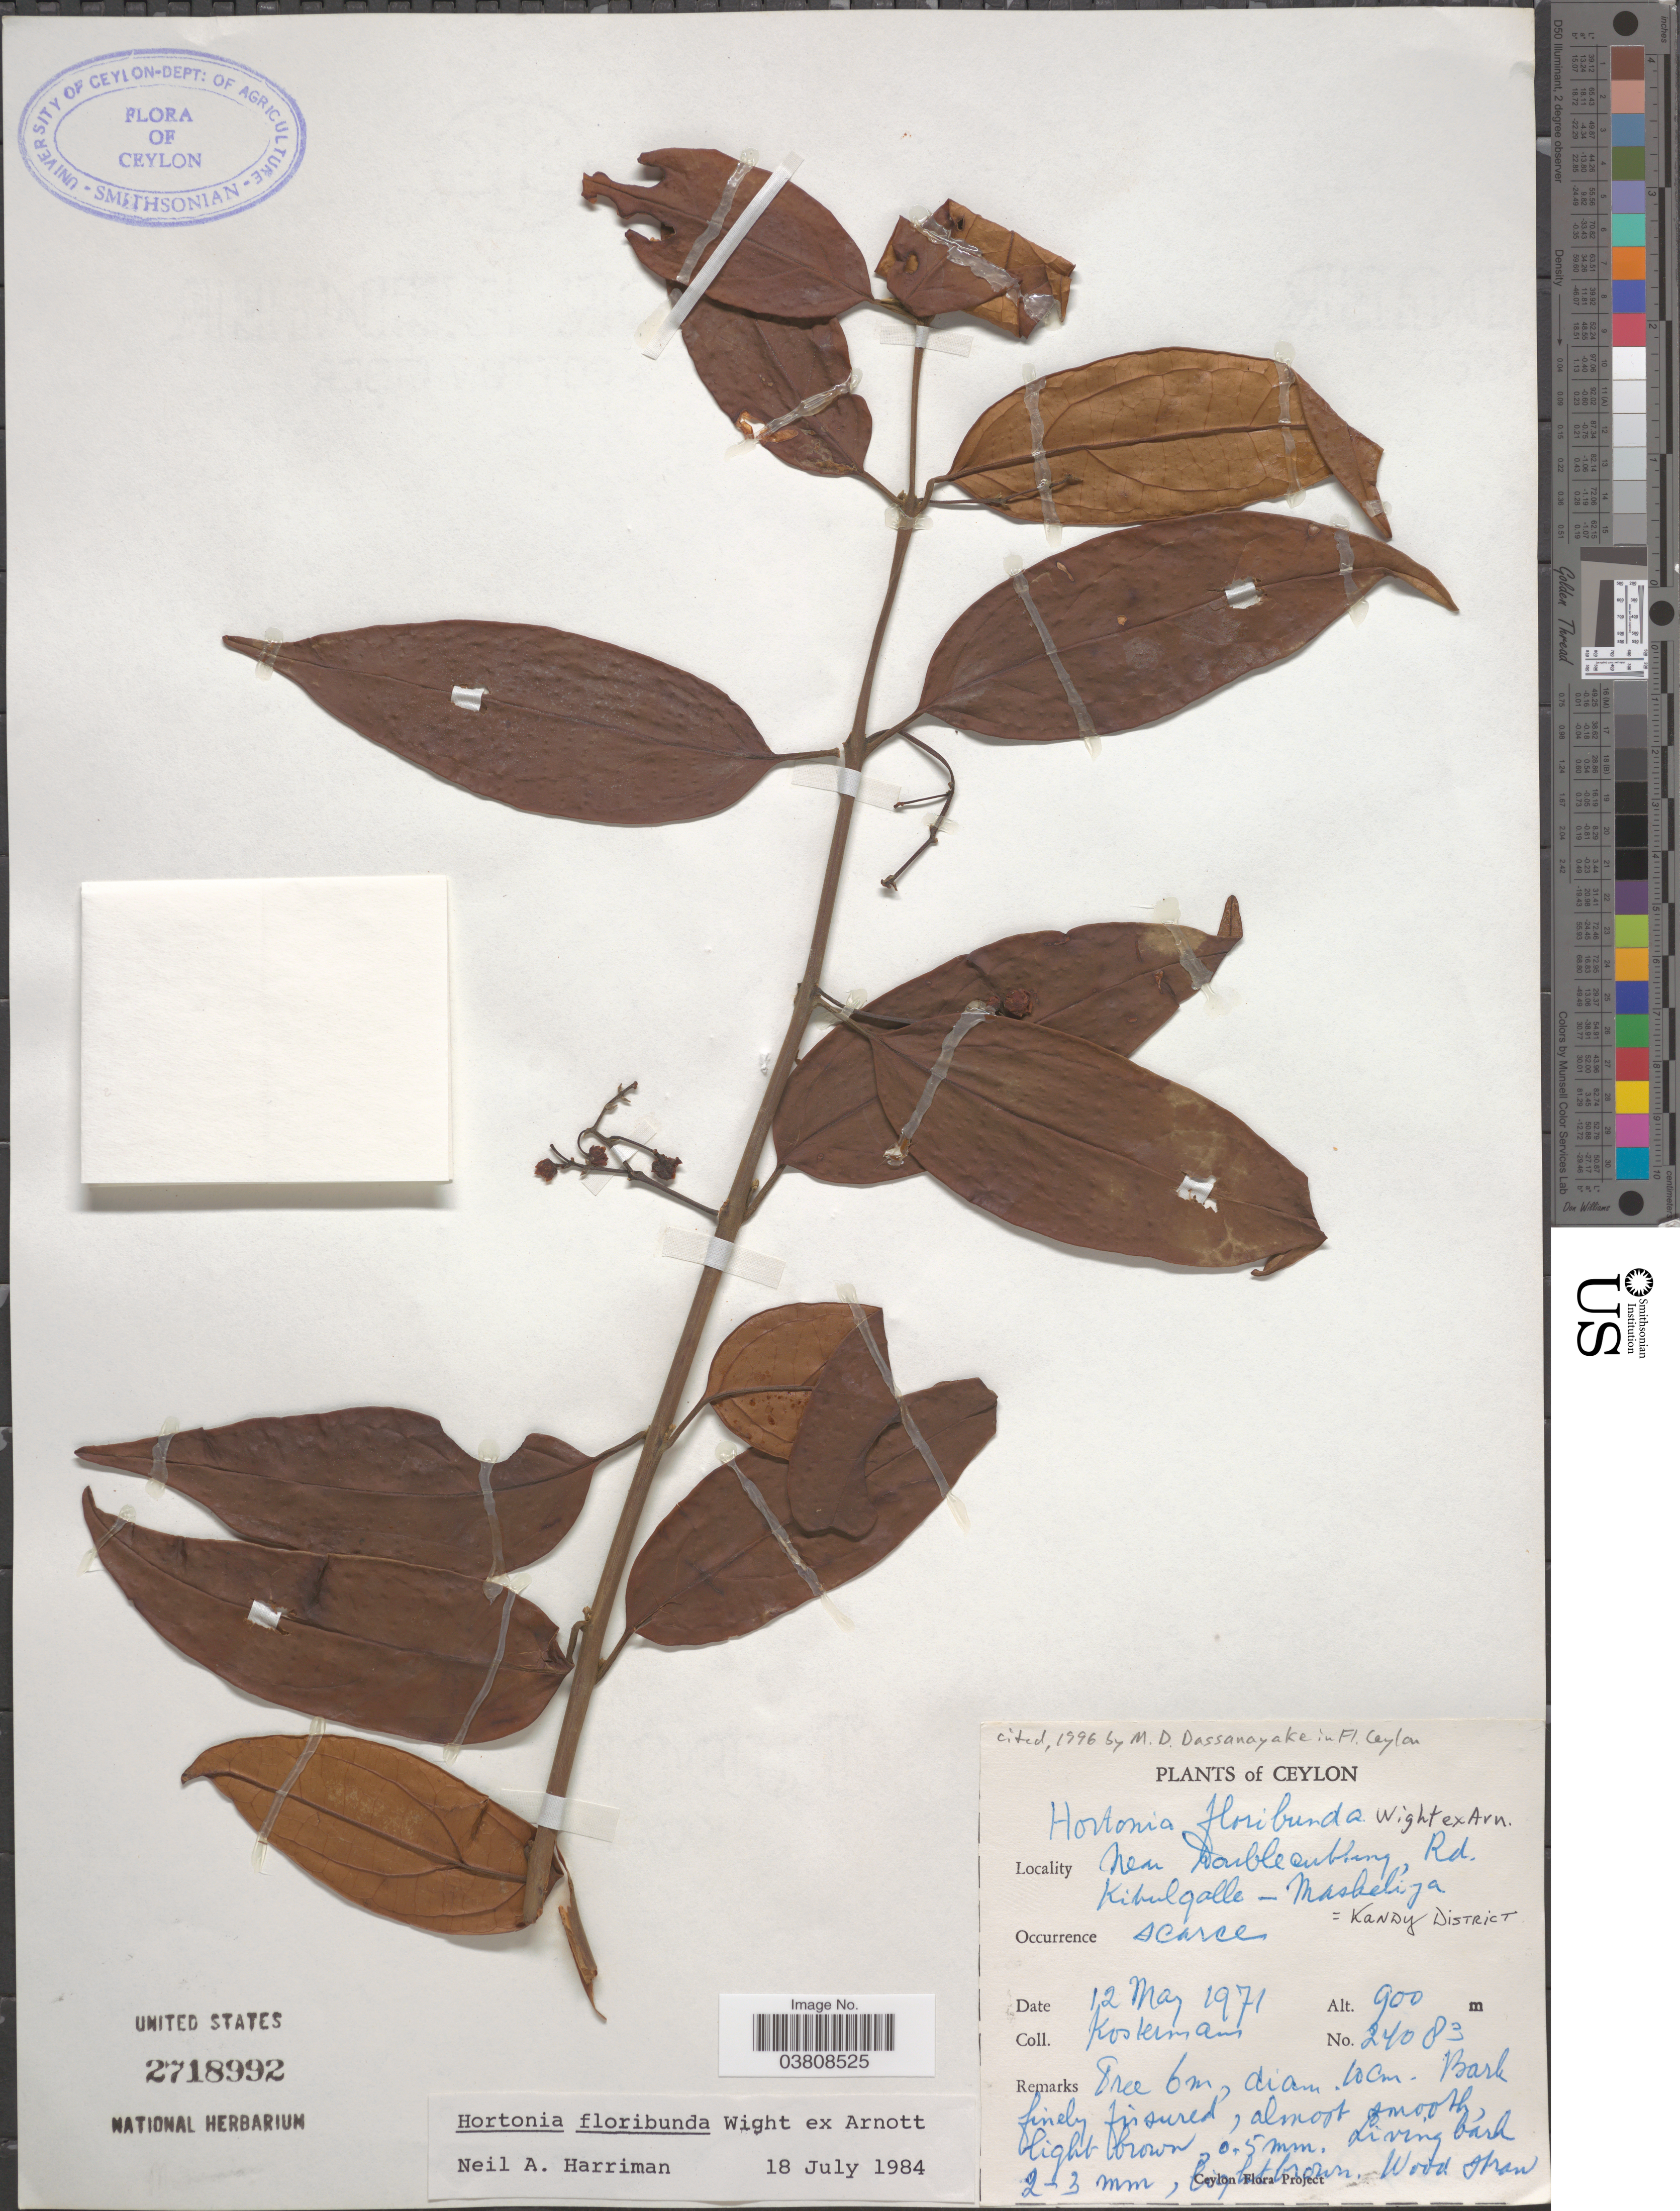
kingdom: Plantae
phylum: Tracheophyta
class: Magnoliopsida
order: Laurales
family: Monimiaceae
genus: Hortonia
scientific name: Hortonia floribunda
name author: Wight ex Arn.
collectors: Kostermans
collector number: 24083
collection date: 1971-05-12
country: Sri Lanka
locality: Ceylon. Near Double cutting, Rd. Kitulgalle-Maskeliya = Kandy District.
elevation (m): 900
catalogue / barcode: US 2718992